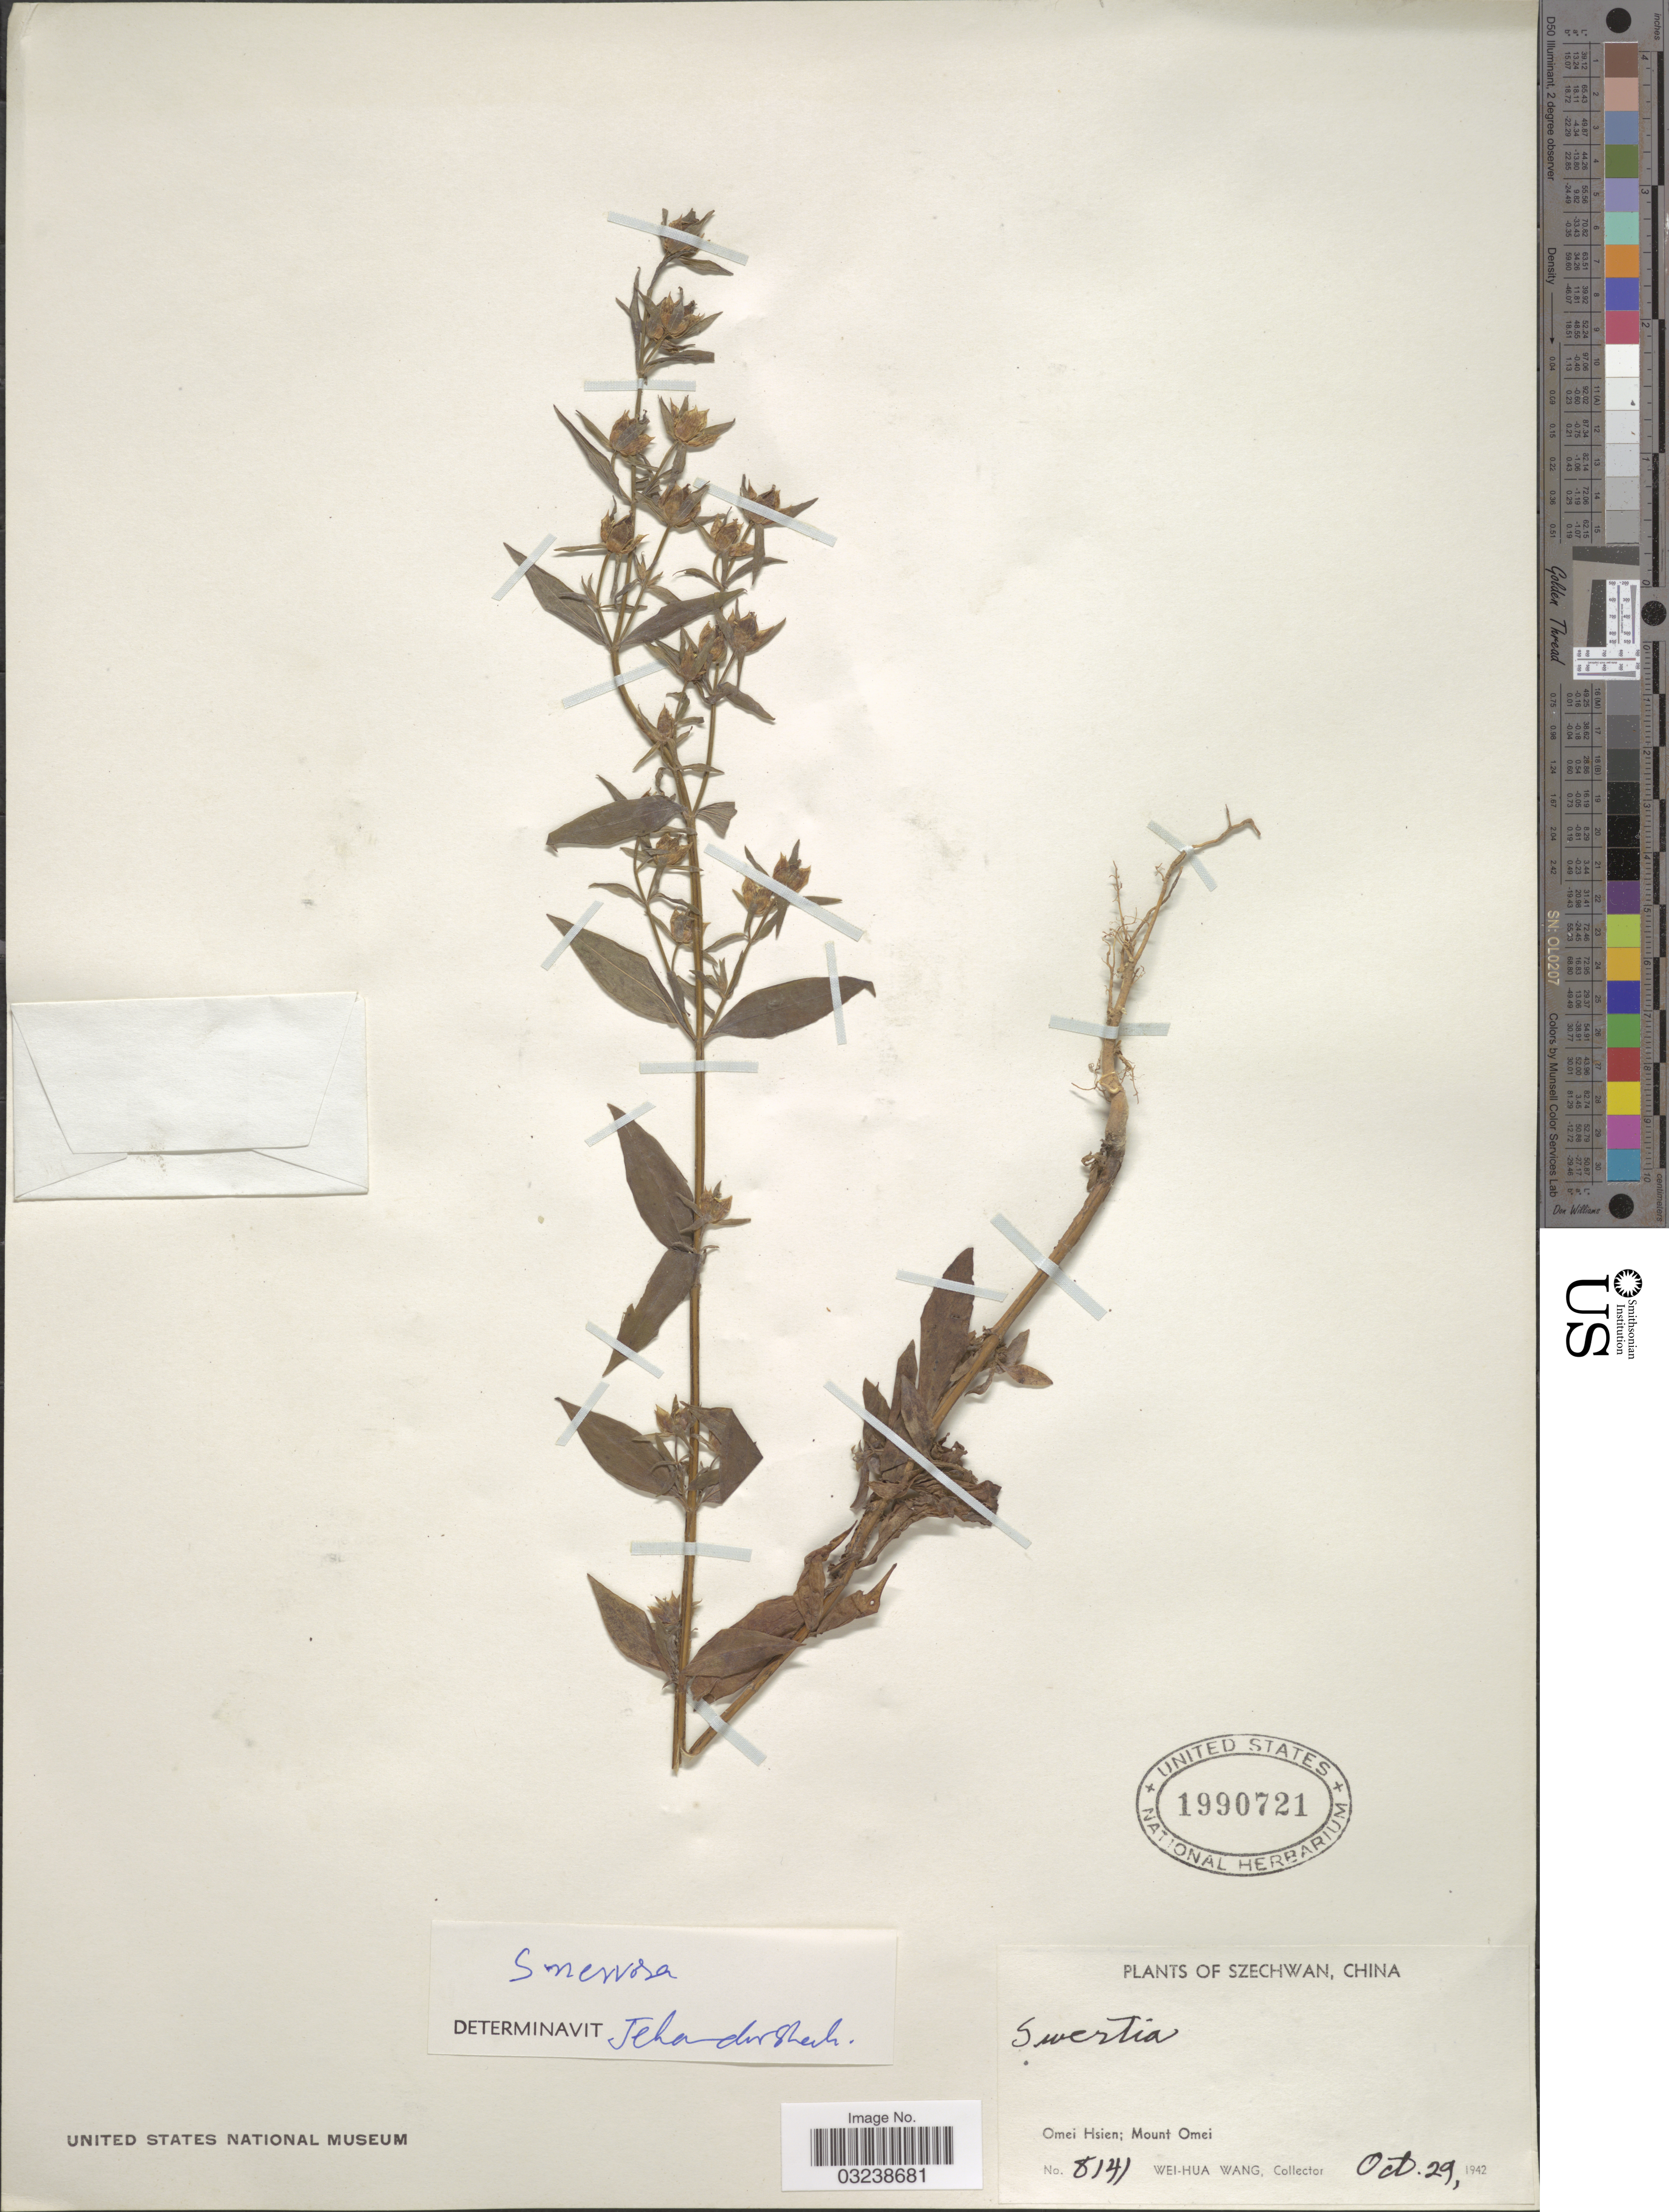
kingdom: Plantae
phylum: Tracheophyta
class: Magnoliopsida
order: Gentianales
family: Gentianaceae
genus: Swertia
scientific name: Swertia nervosa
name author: (Wall. ex G. Don) C.B. Clarke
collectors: W. Wang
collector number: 8141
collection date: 1942-10-29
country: China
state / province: Sichuan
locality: Szechwan. Omei Hsien; Mount Omei.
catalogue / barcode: US 1990721